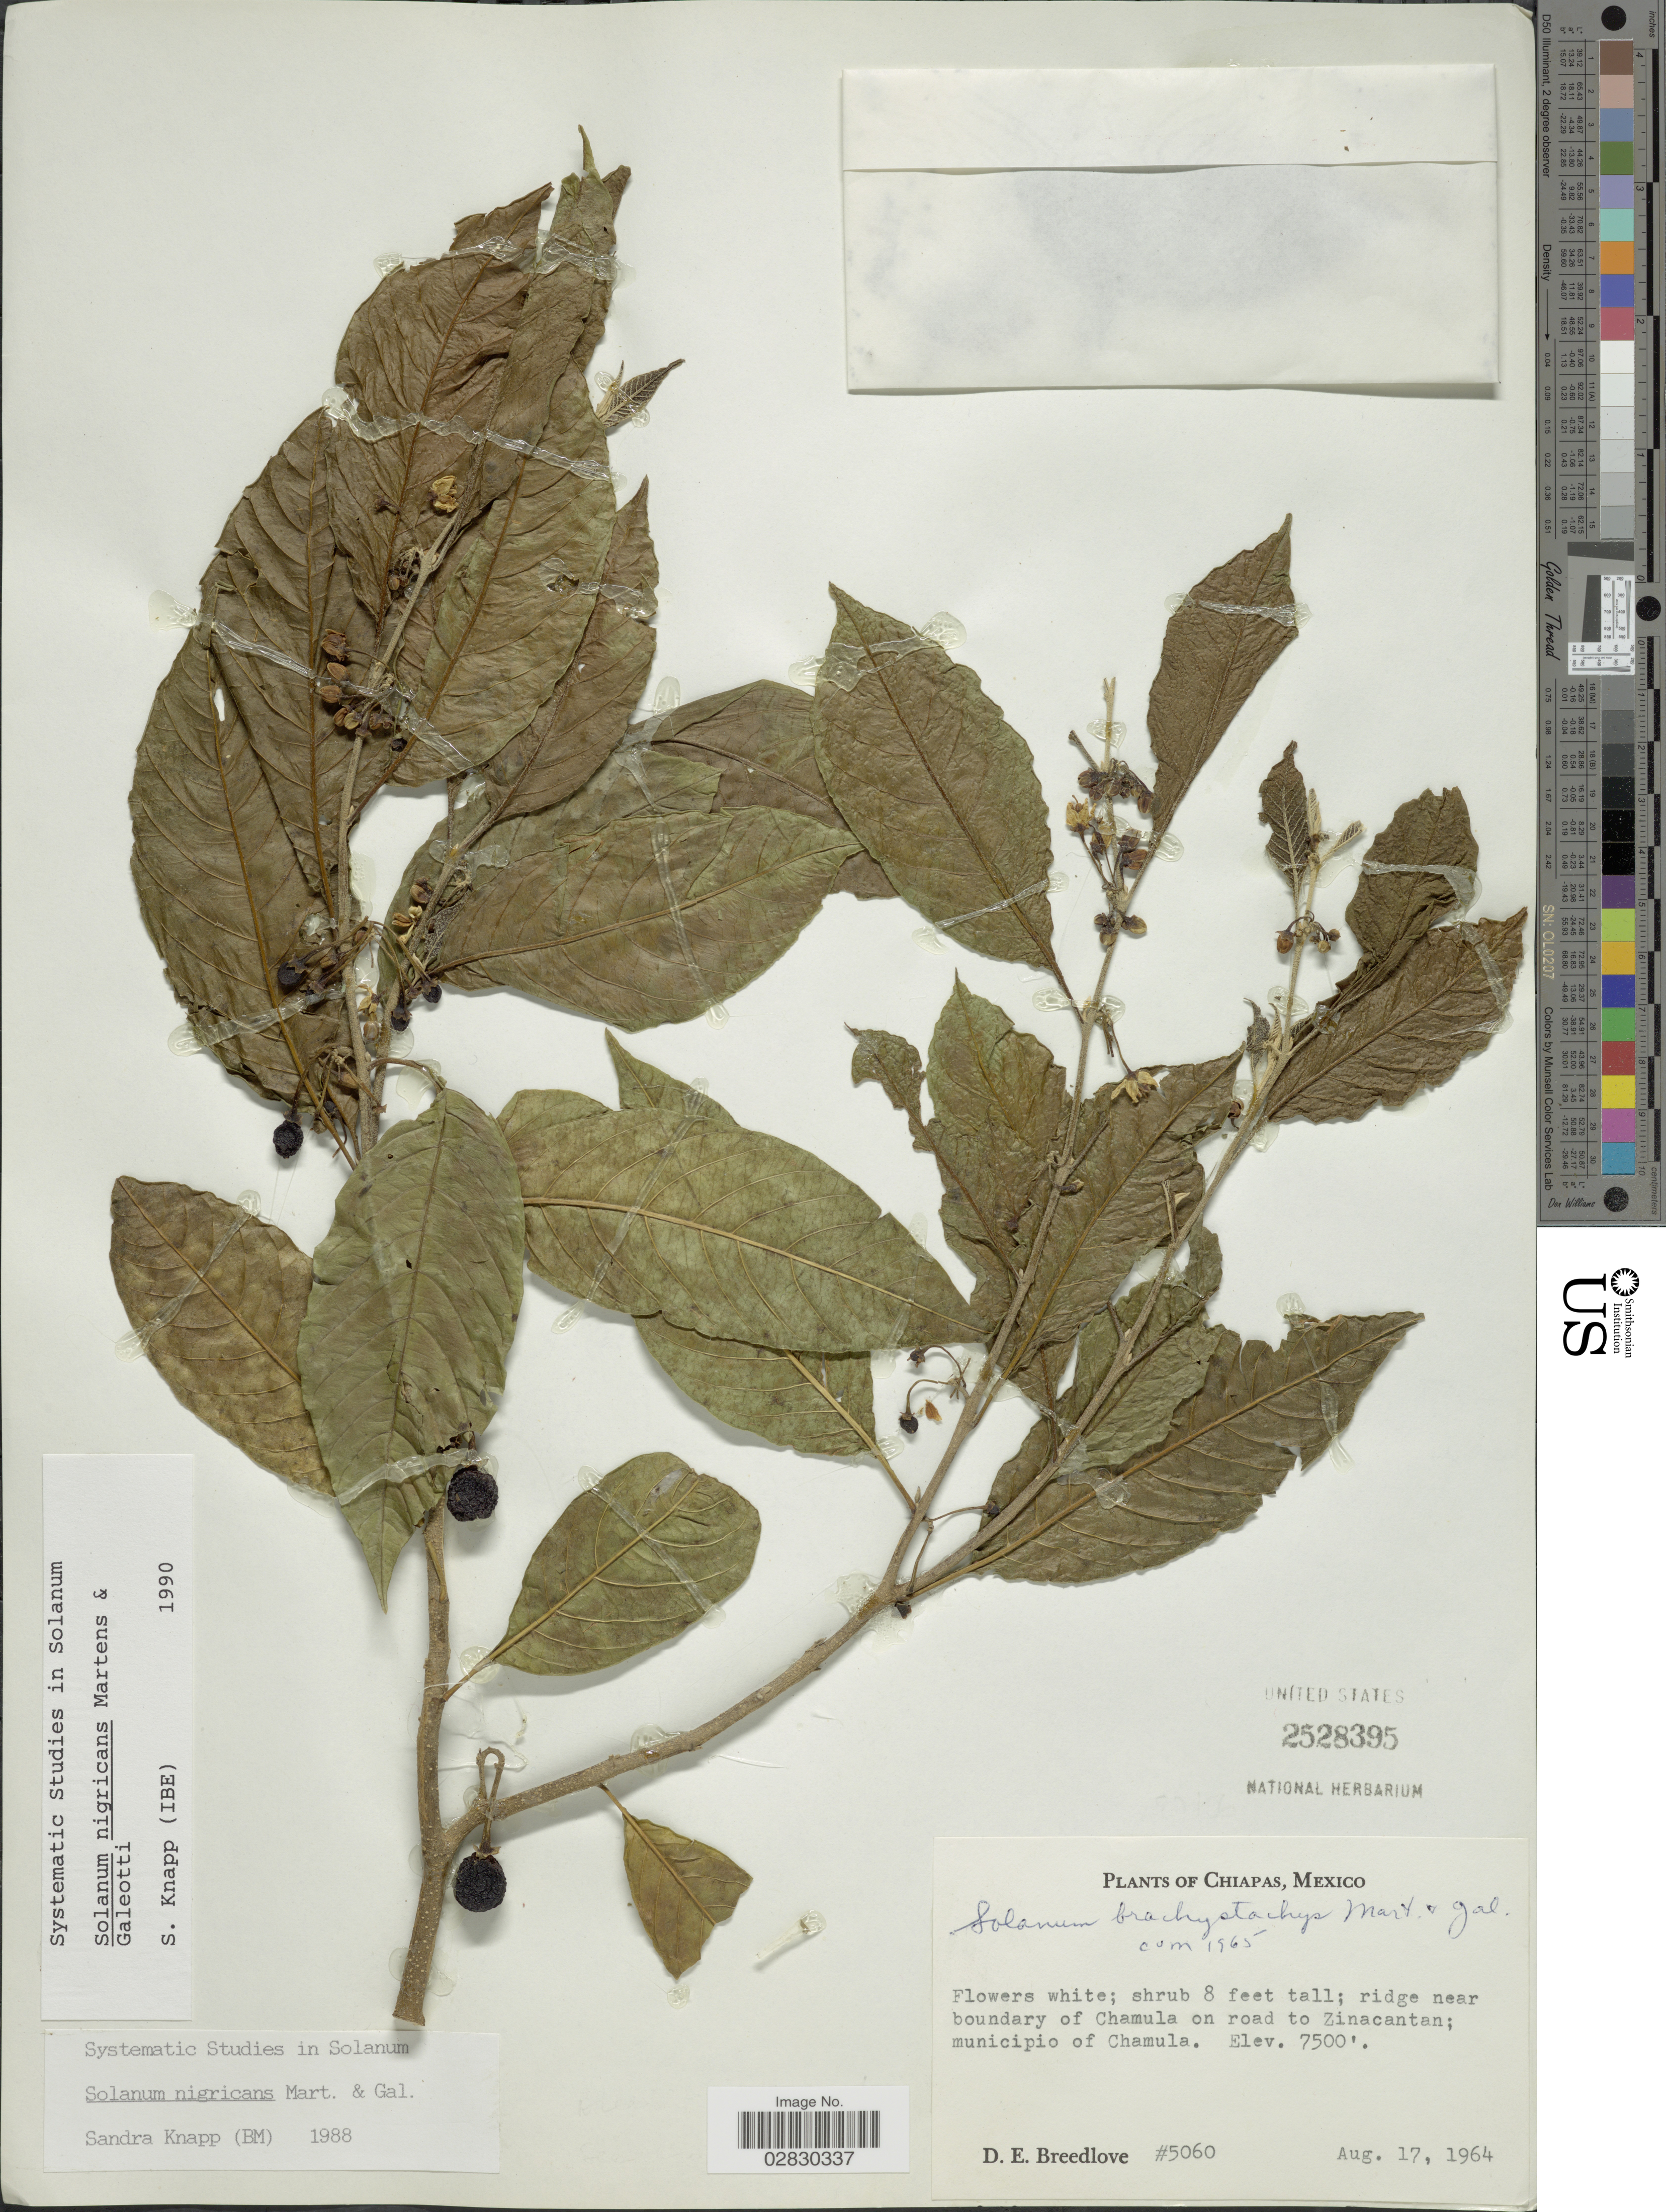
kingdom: Plantae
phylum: Tracheophyta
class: Magnoliopsida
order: Solanales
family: Solanaceae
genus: Solanum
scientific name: Solanum nigricans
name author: M. Martens & Galeotti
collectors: D. E. Breedlove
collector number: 5060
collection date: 1964-08-17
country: Mexico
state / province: Chiapas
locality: Ridge near boundary of Chamula on road to Zinacantan; municipio of Chamula.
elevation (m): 2286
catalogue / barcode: US 2528395